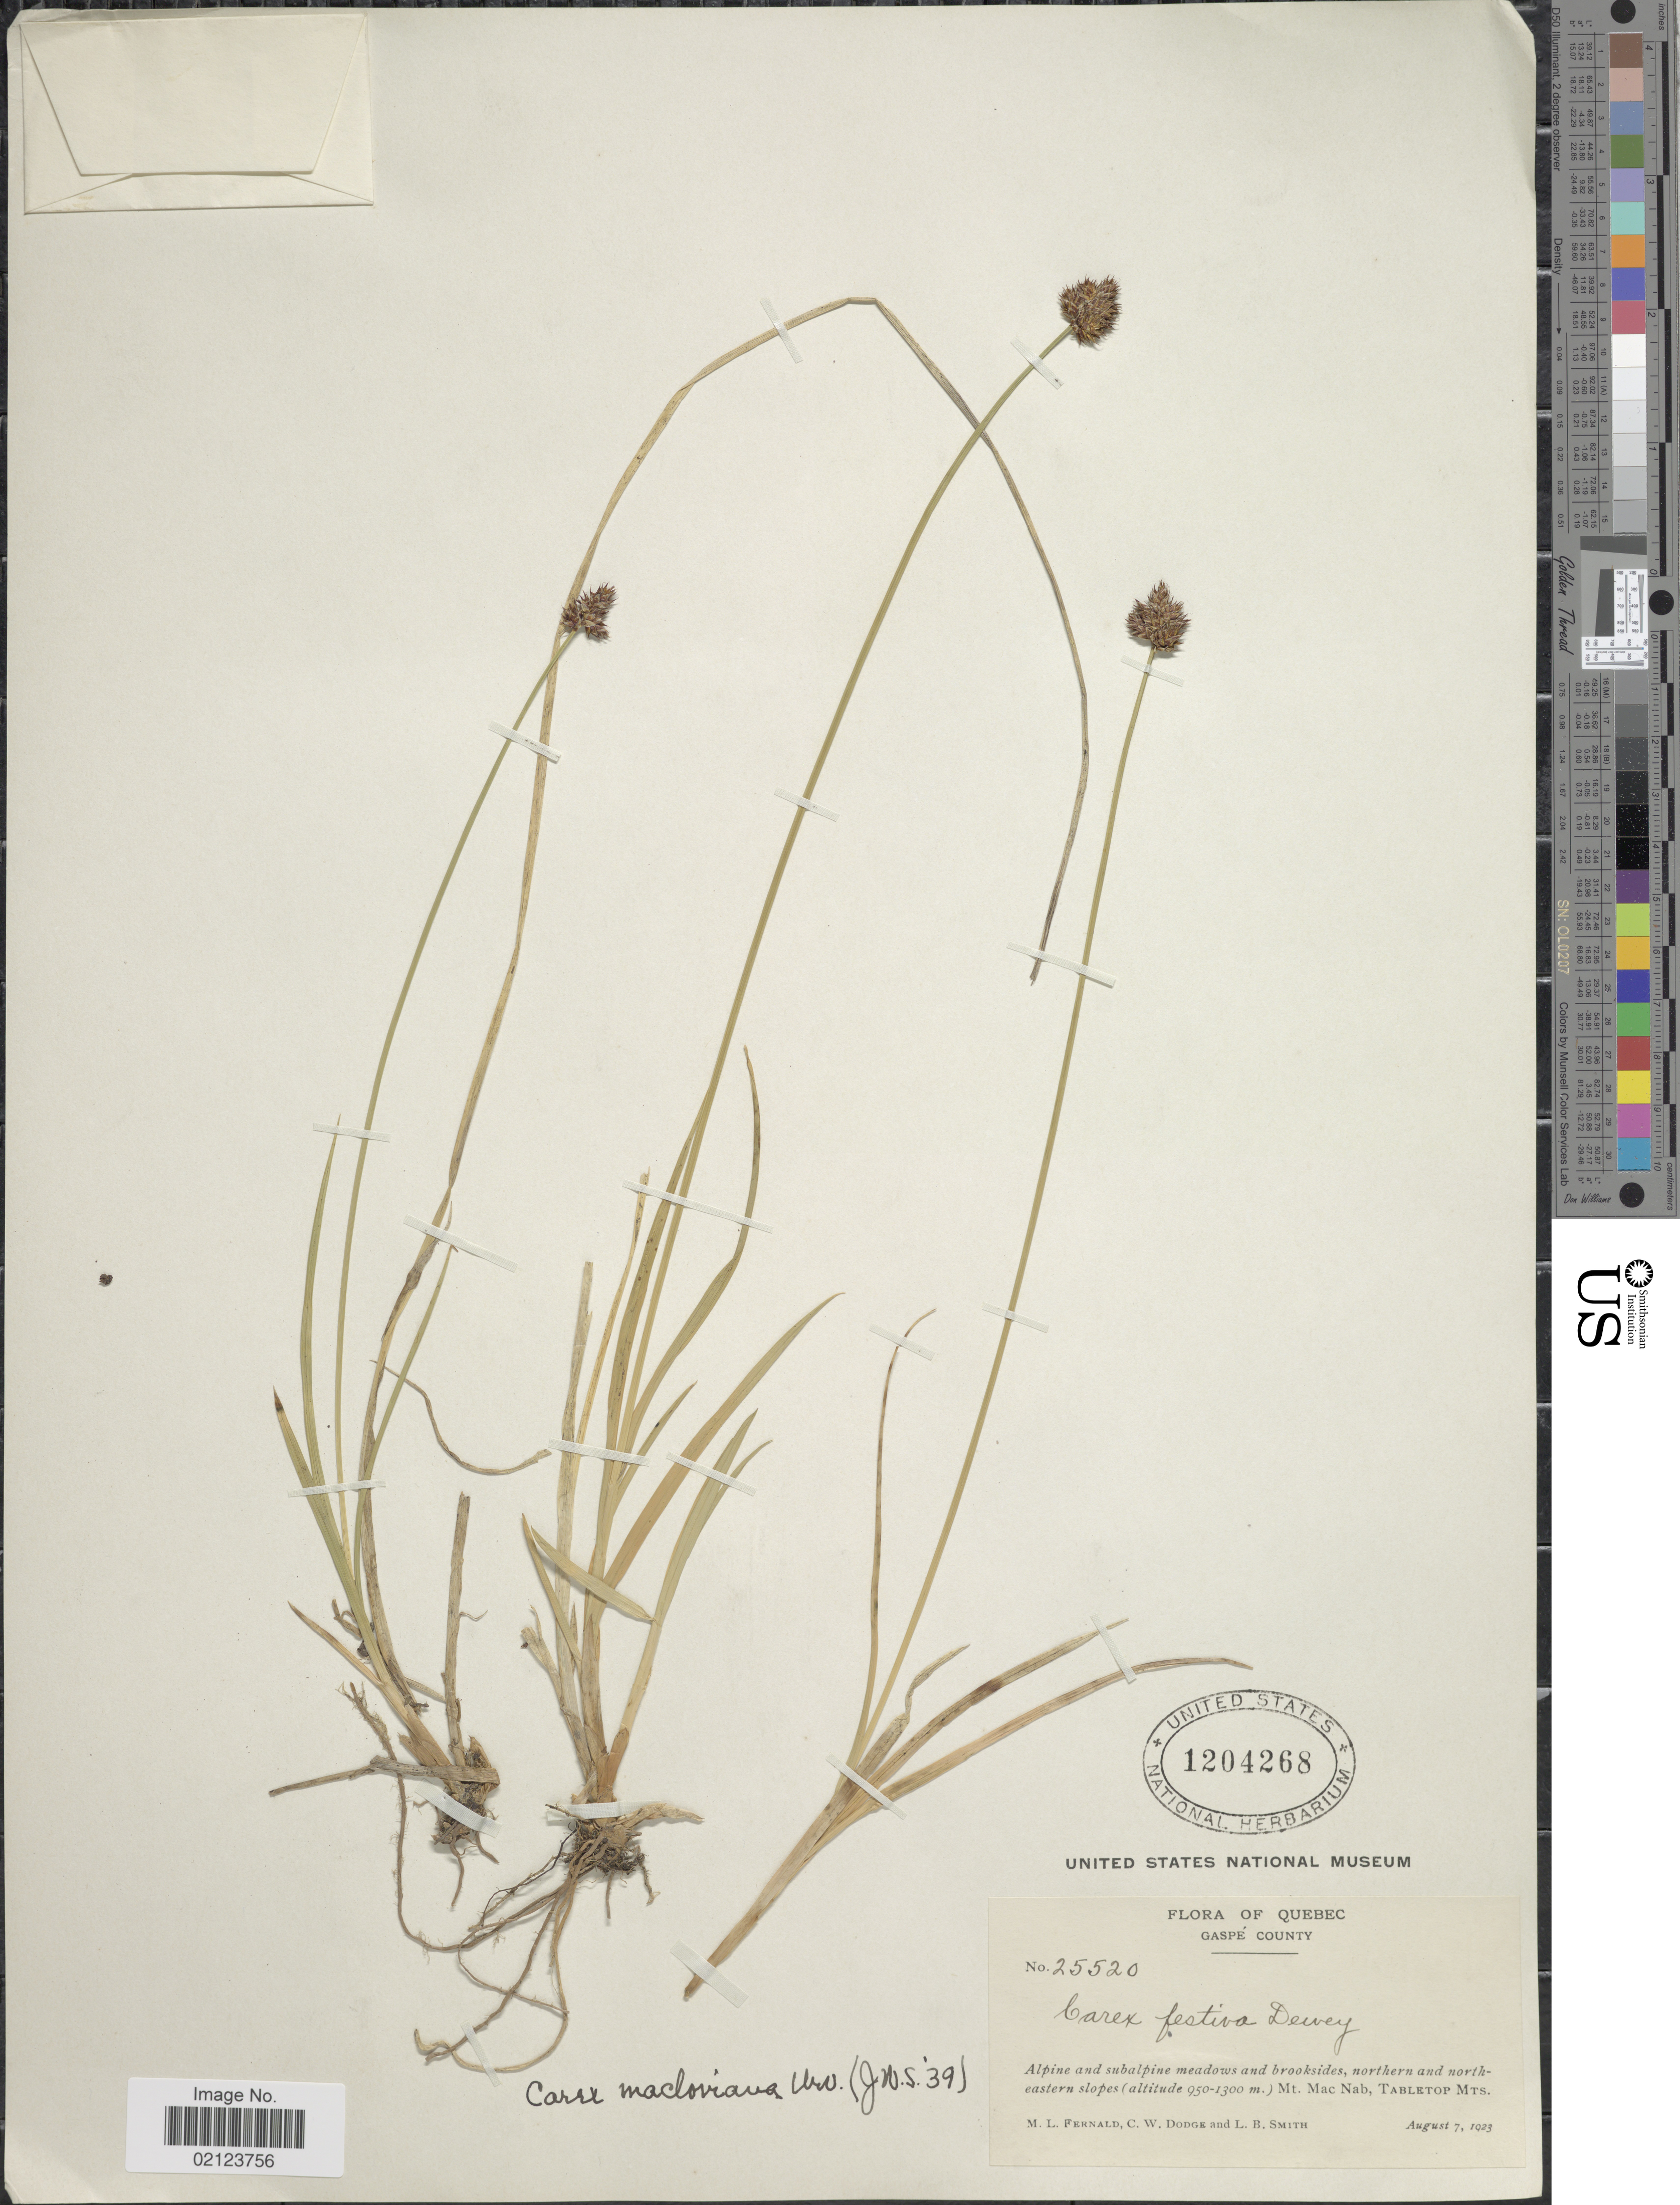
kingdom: Plantae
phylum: Tracheophyta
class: Liliopsida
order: Poales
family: Cyperaceae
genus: Carex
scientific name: Carex macloviana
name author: d'Urv.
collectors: M. L. Fernald, C. Dodge & L. Smith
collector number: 25520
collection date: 1923-08-07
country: Canada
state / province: Quebec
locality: Gaspe County. Alpine and subalpine meadows and brooksides, northern and north-eastern slopes Mt. Mac Nab, Tabletop Mts.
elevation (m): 950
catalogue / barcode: US 1204268